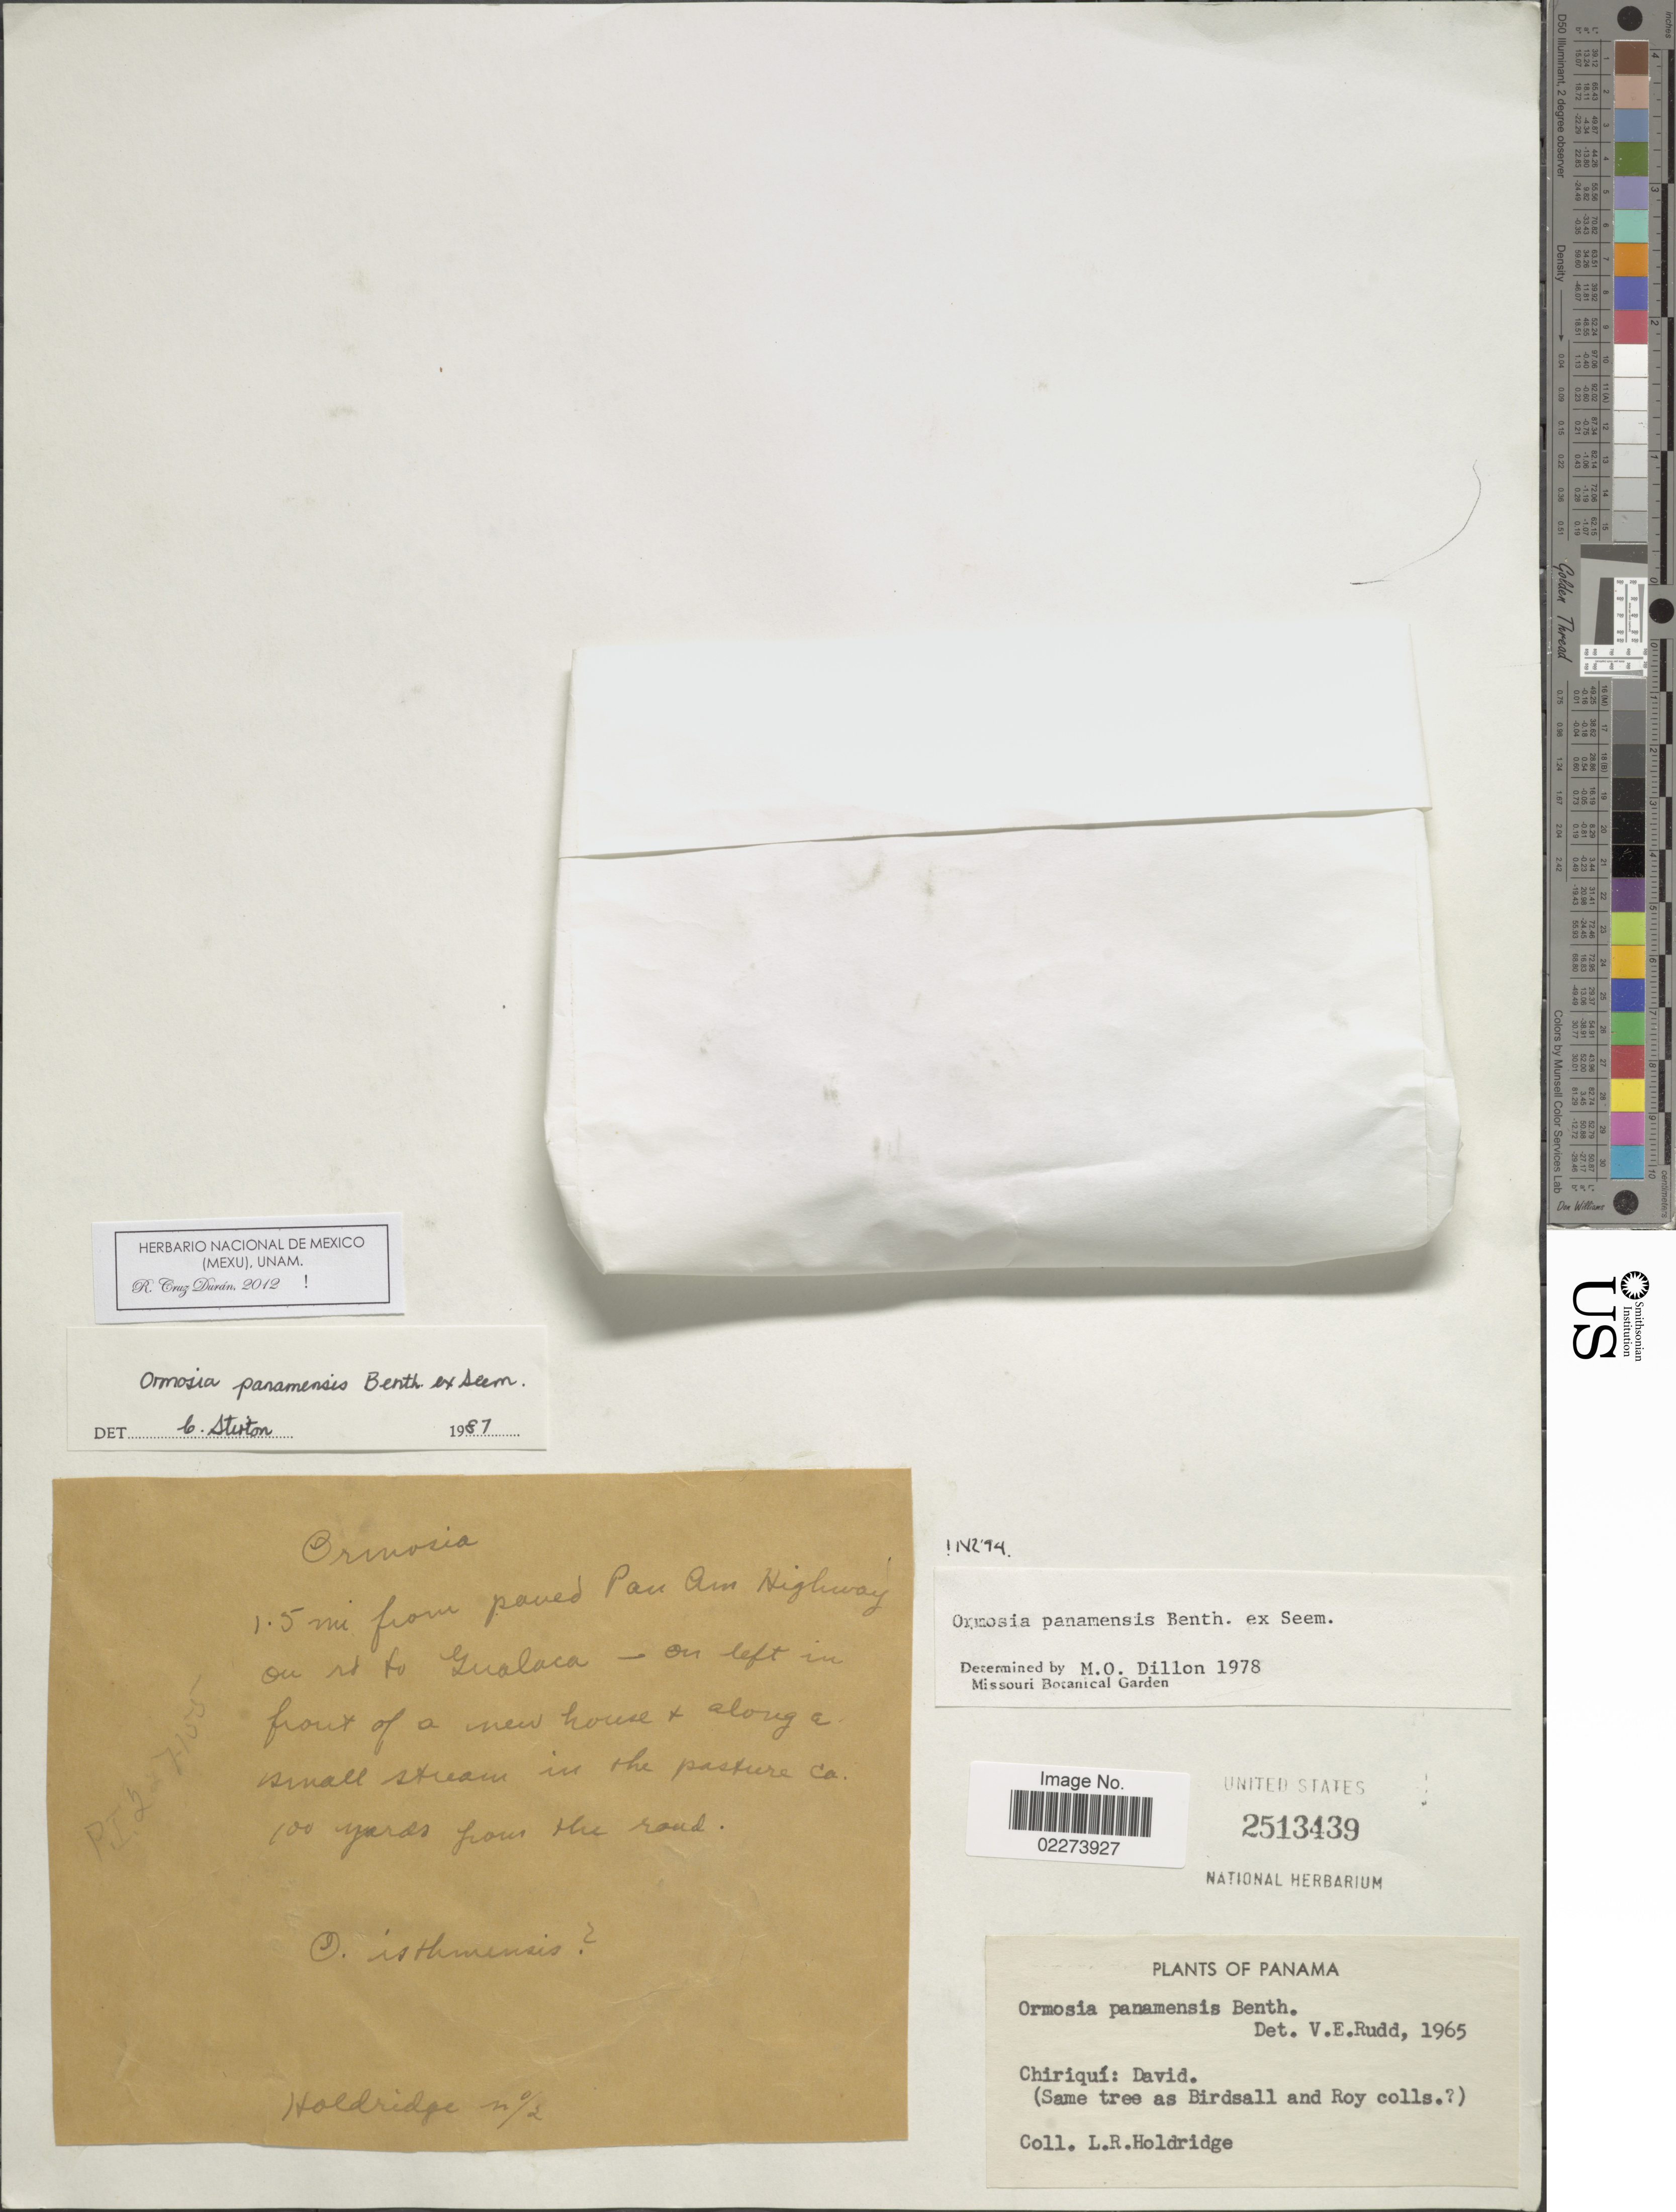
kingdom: Plantae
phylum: Tracheophyta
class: Magnoliopsida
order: Fabales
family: Fabaceae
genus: Ormosia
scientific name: Ormosia panamensis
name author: Benth.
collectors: L. Holdridge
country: Panama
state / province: Chiriqui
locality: Chiriqui: David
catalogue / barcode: US 2513439